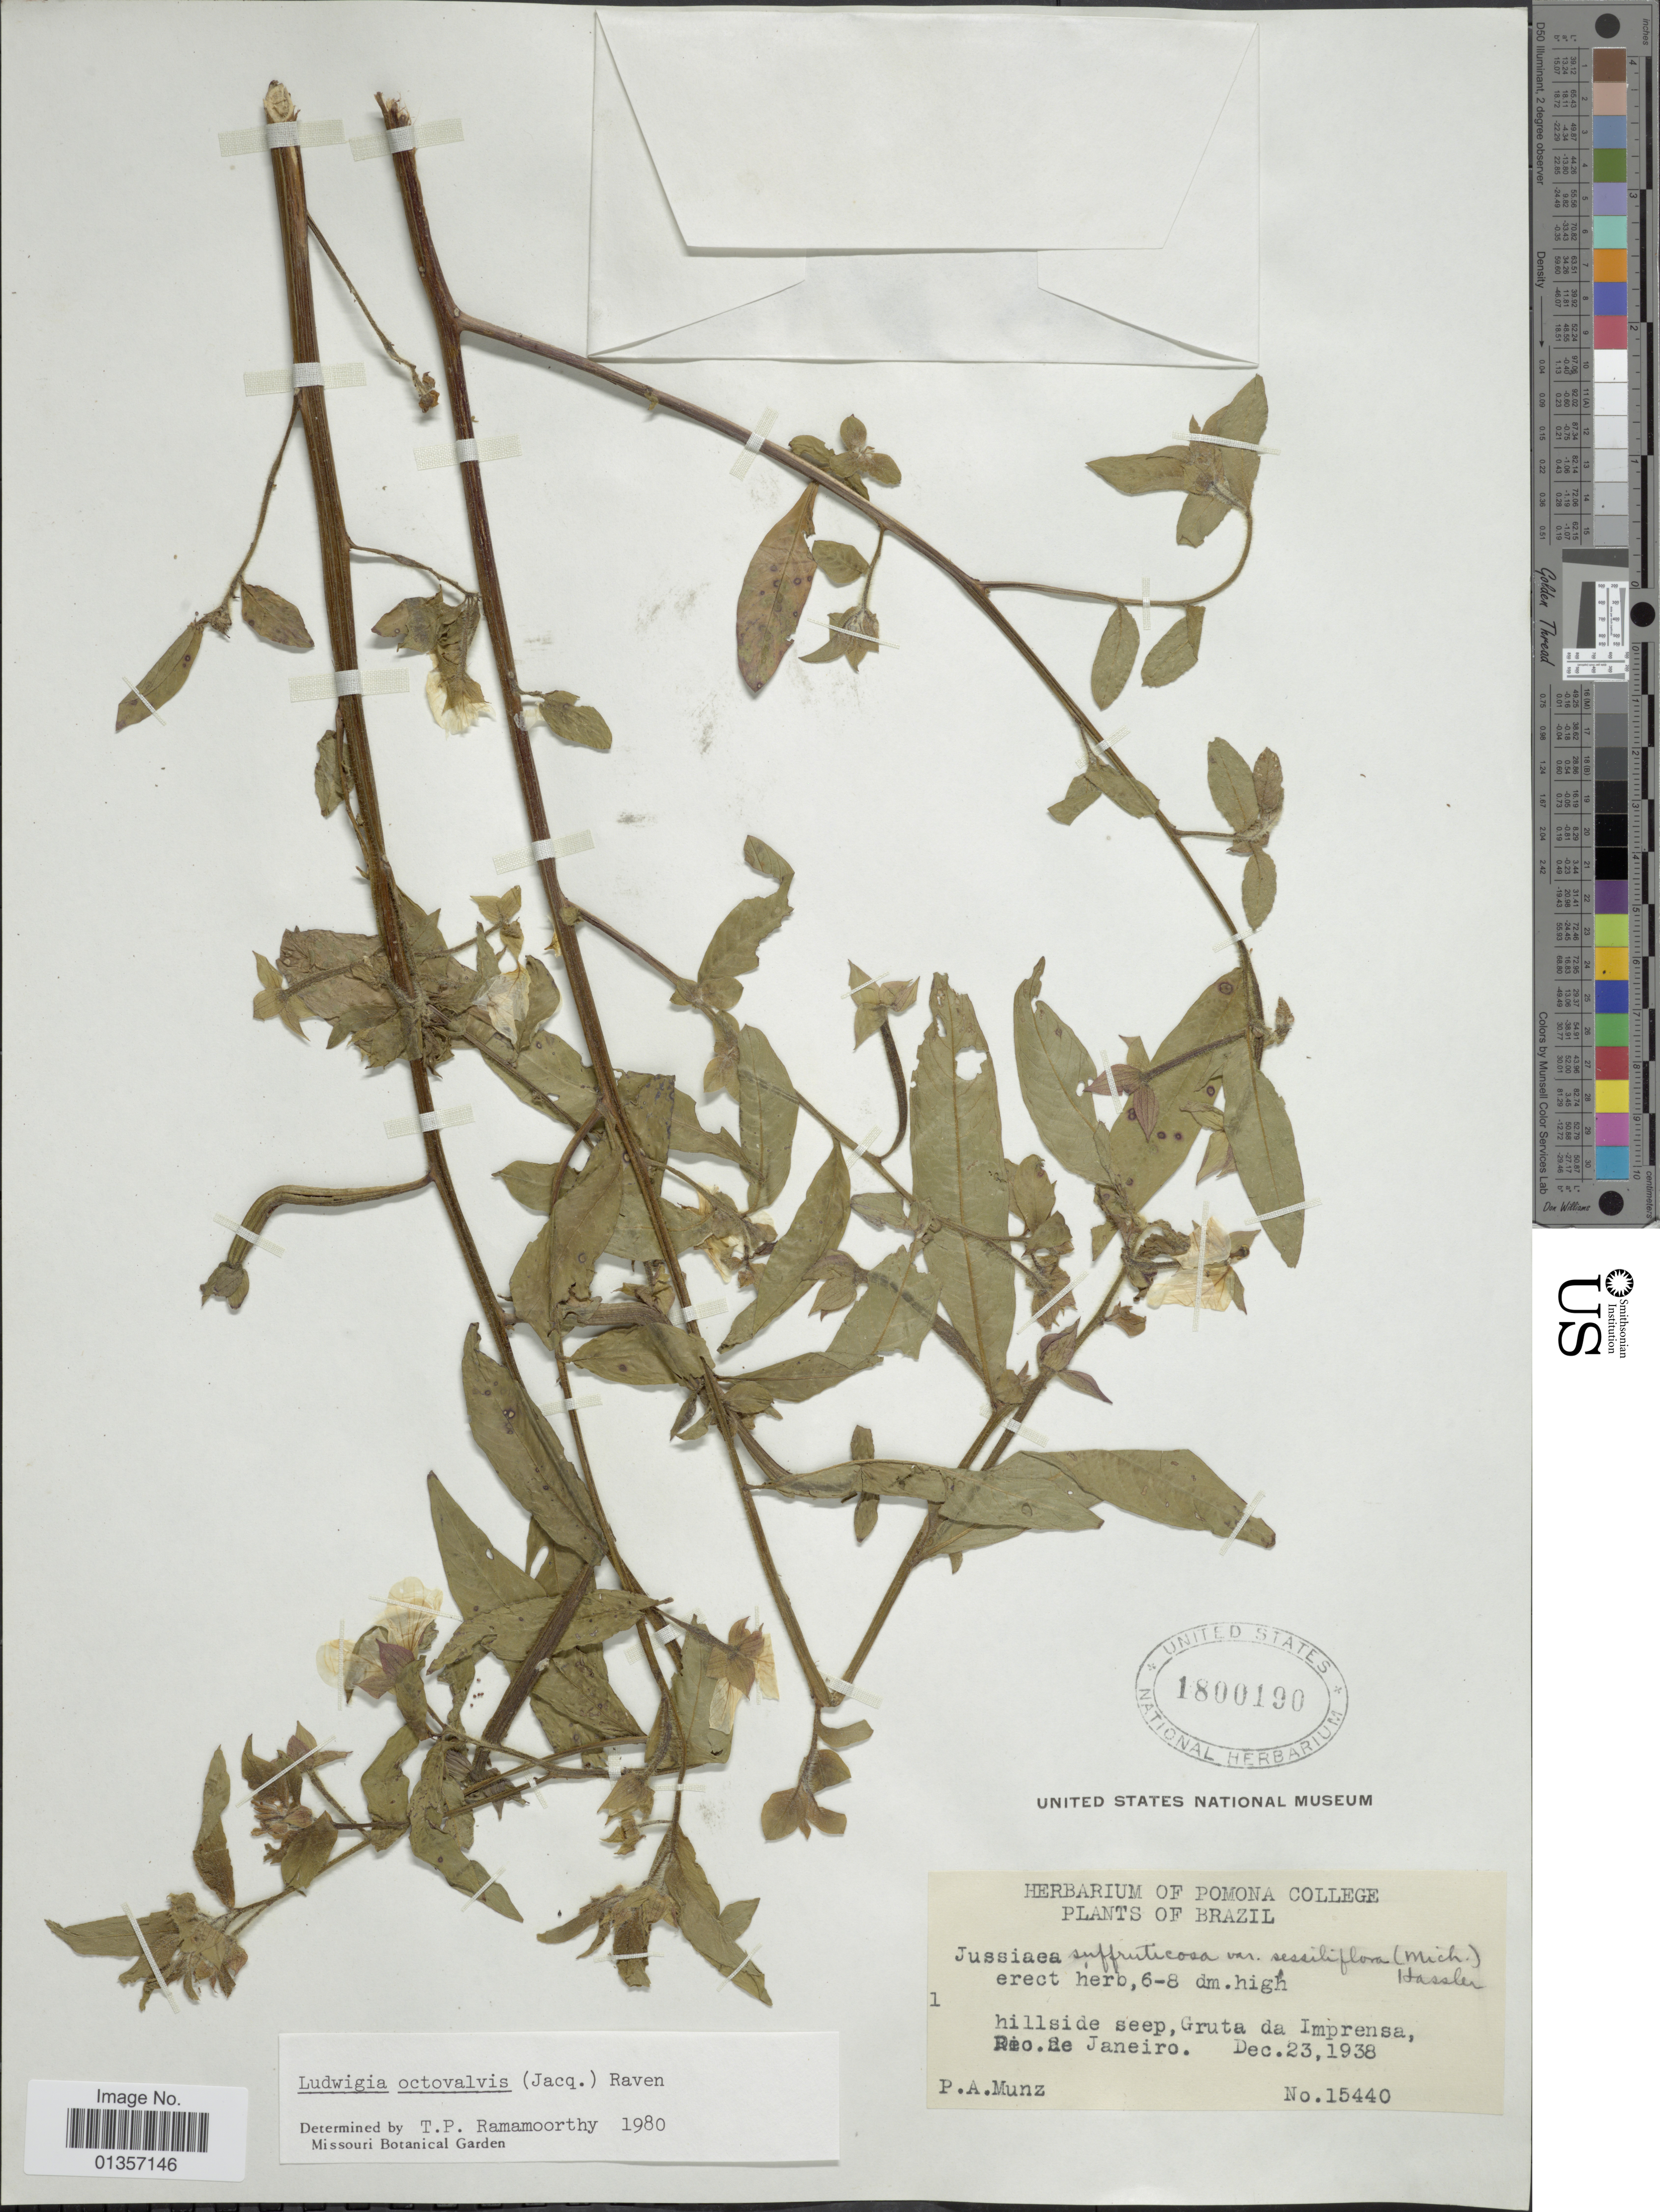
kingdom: Plantae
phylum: Tracheophyta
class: Magnoliopsida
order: Myrtales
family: Onagraceae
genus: Ludwigia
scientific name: Ludwigia octovalvis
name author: (Jacq.) P.H. Raven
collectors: P. A. Munz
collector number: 15440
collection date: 1938-12-23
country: Brazil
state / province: Rio de Janeiro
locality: Hillside seep, Gruta da Imprensa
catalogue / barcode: US 1800190